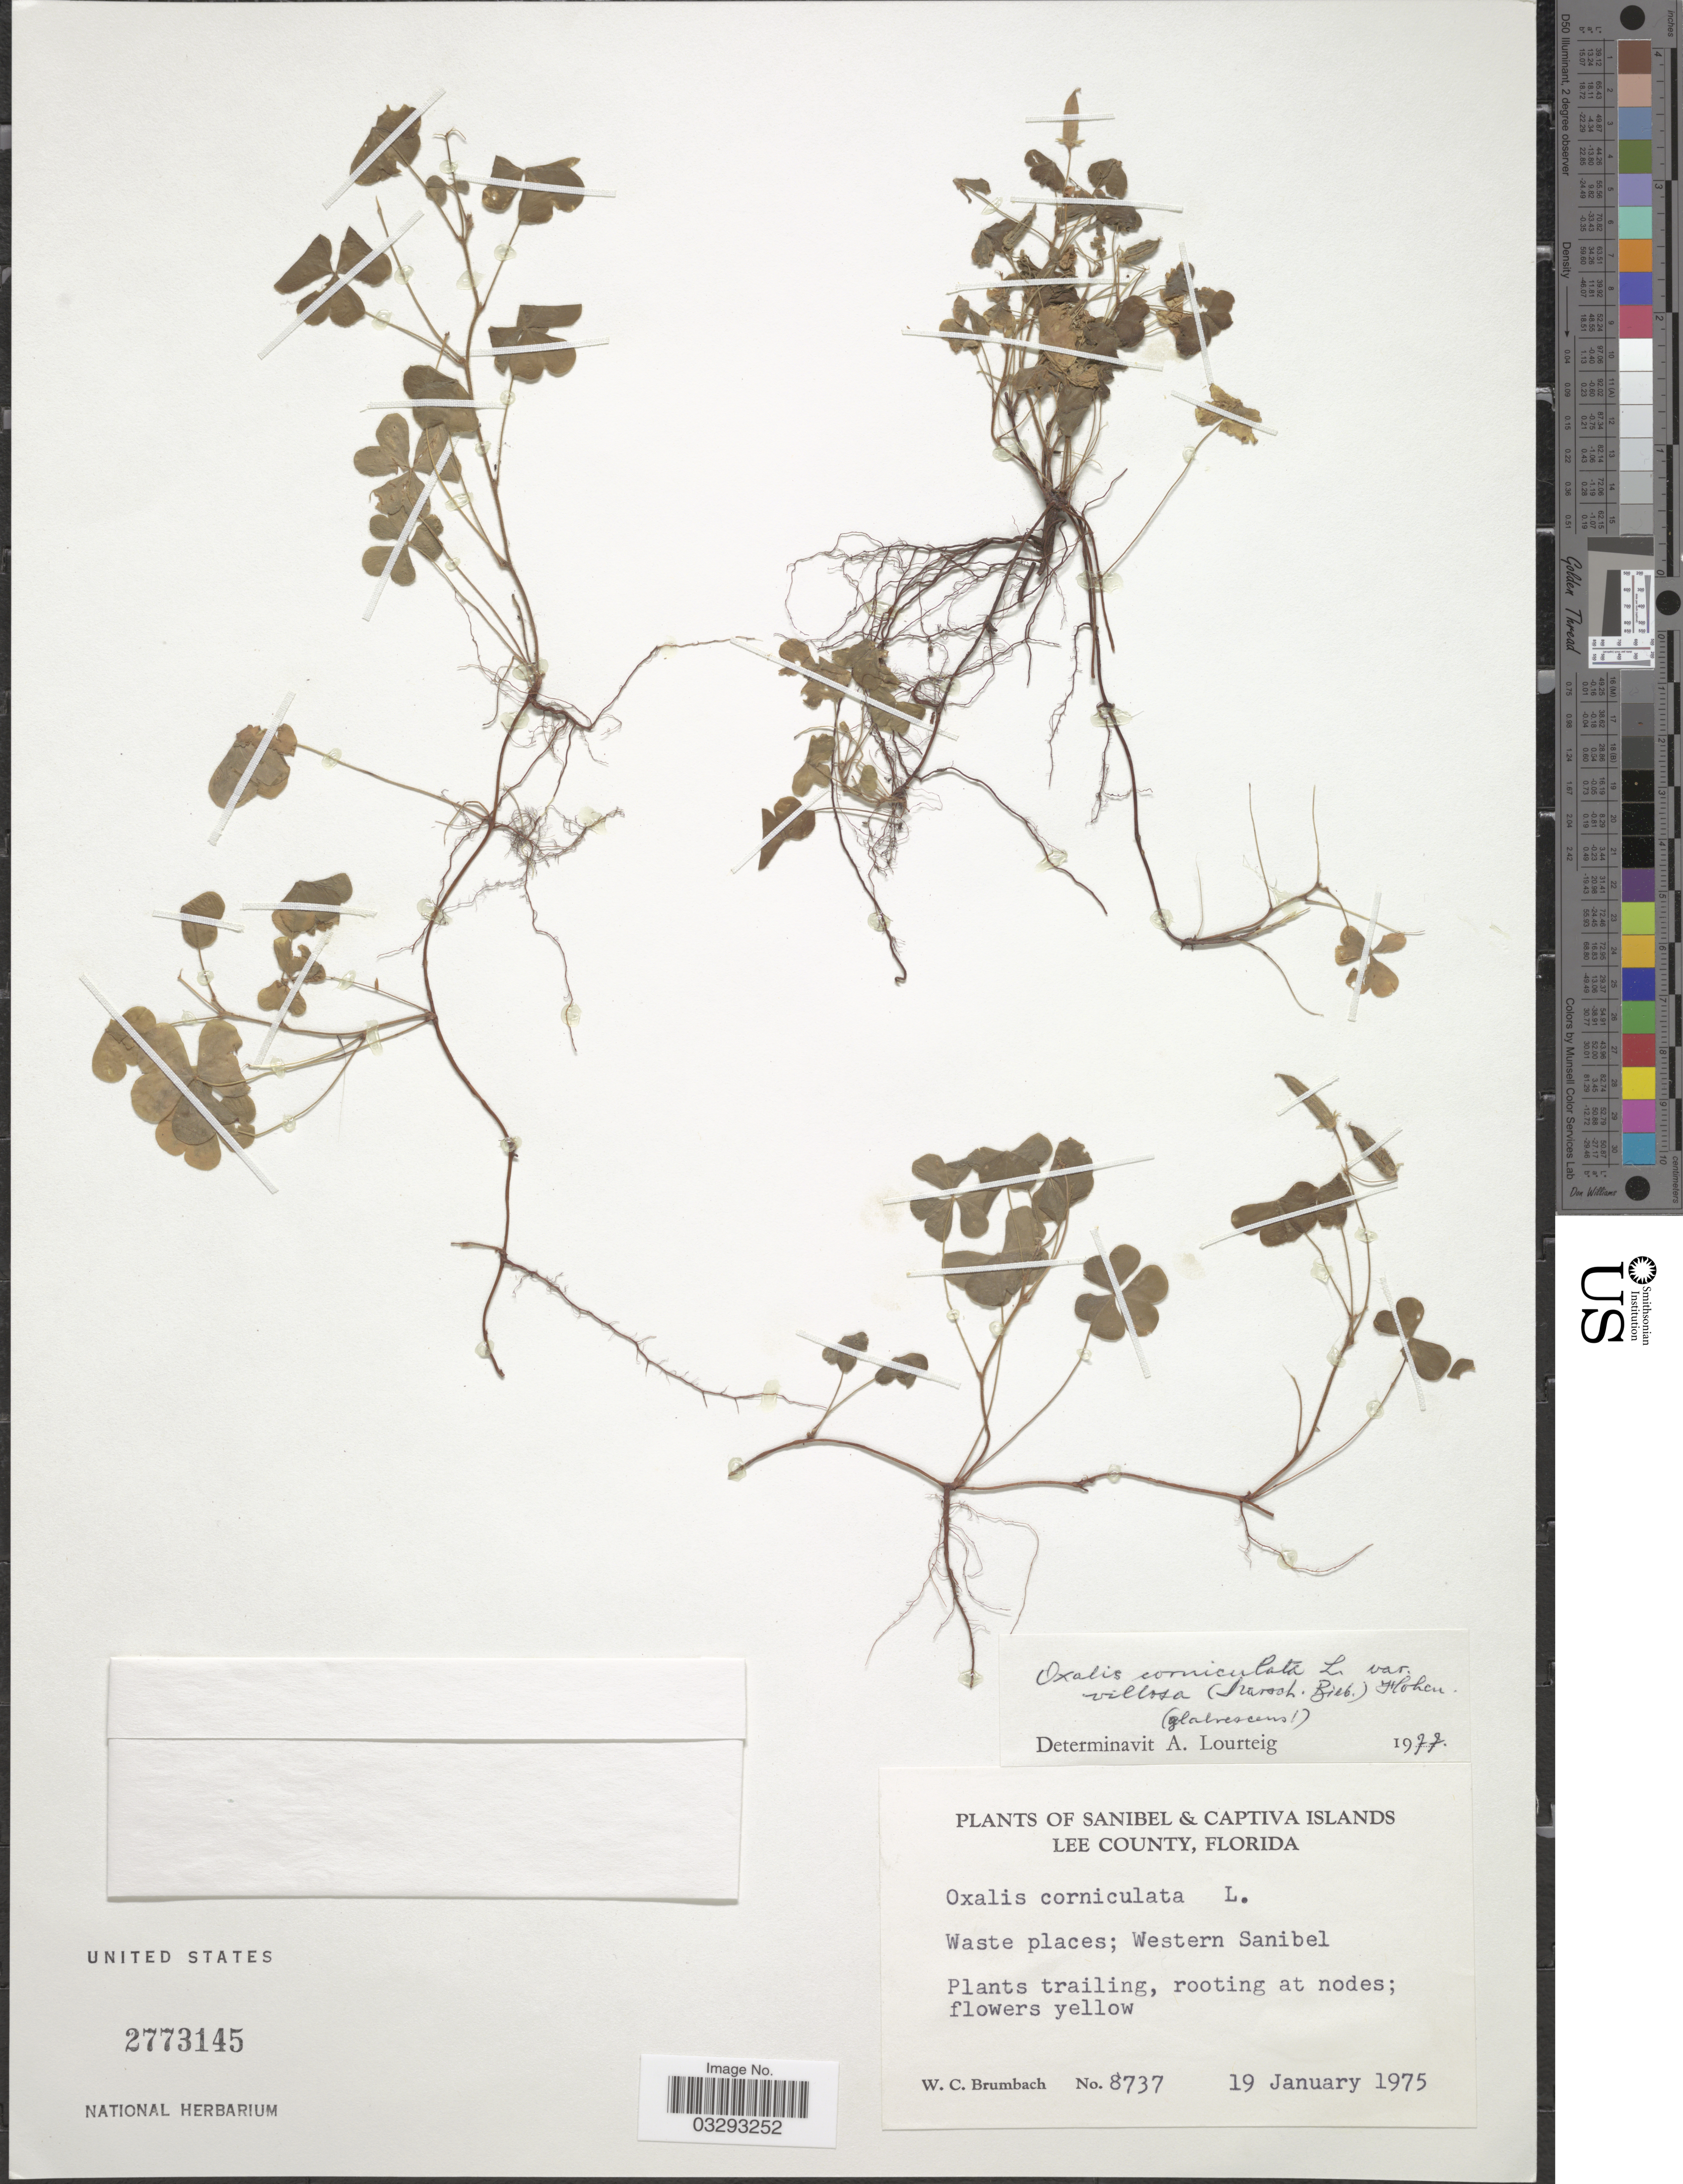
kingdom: Plantae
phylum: Tracheophyta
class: Magnoliopsida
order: Oxalidales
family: Oxalidaceae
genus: Oxalis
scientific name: Oxalis corniculata var. villosa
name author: (M. Bieb.) Hohen.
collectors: W. C. Brumbach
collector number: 8737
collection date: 1975-01-19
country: United States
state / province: Florida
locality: Sanibel & Captiva Islands. Lee County. Waste places; Western Sanibel.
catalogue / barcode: US 2773145